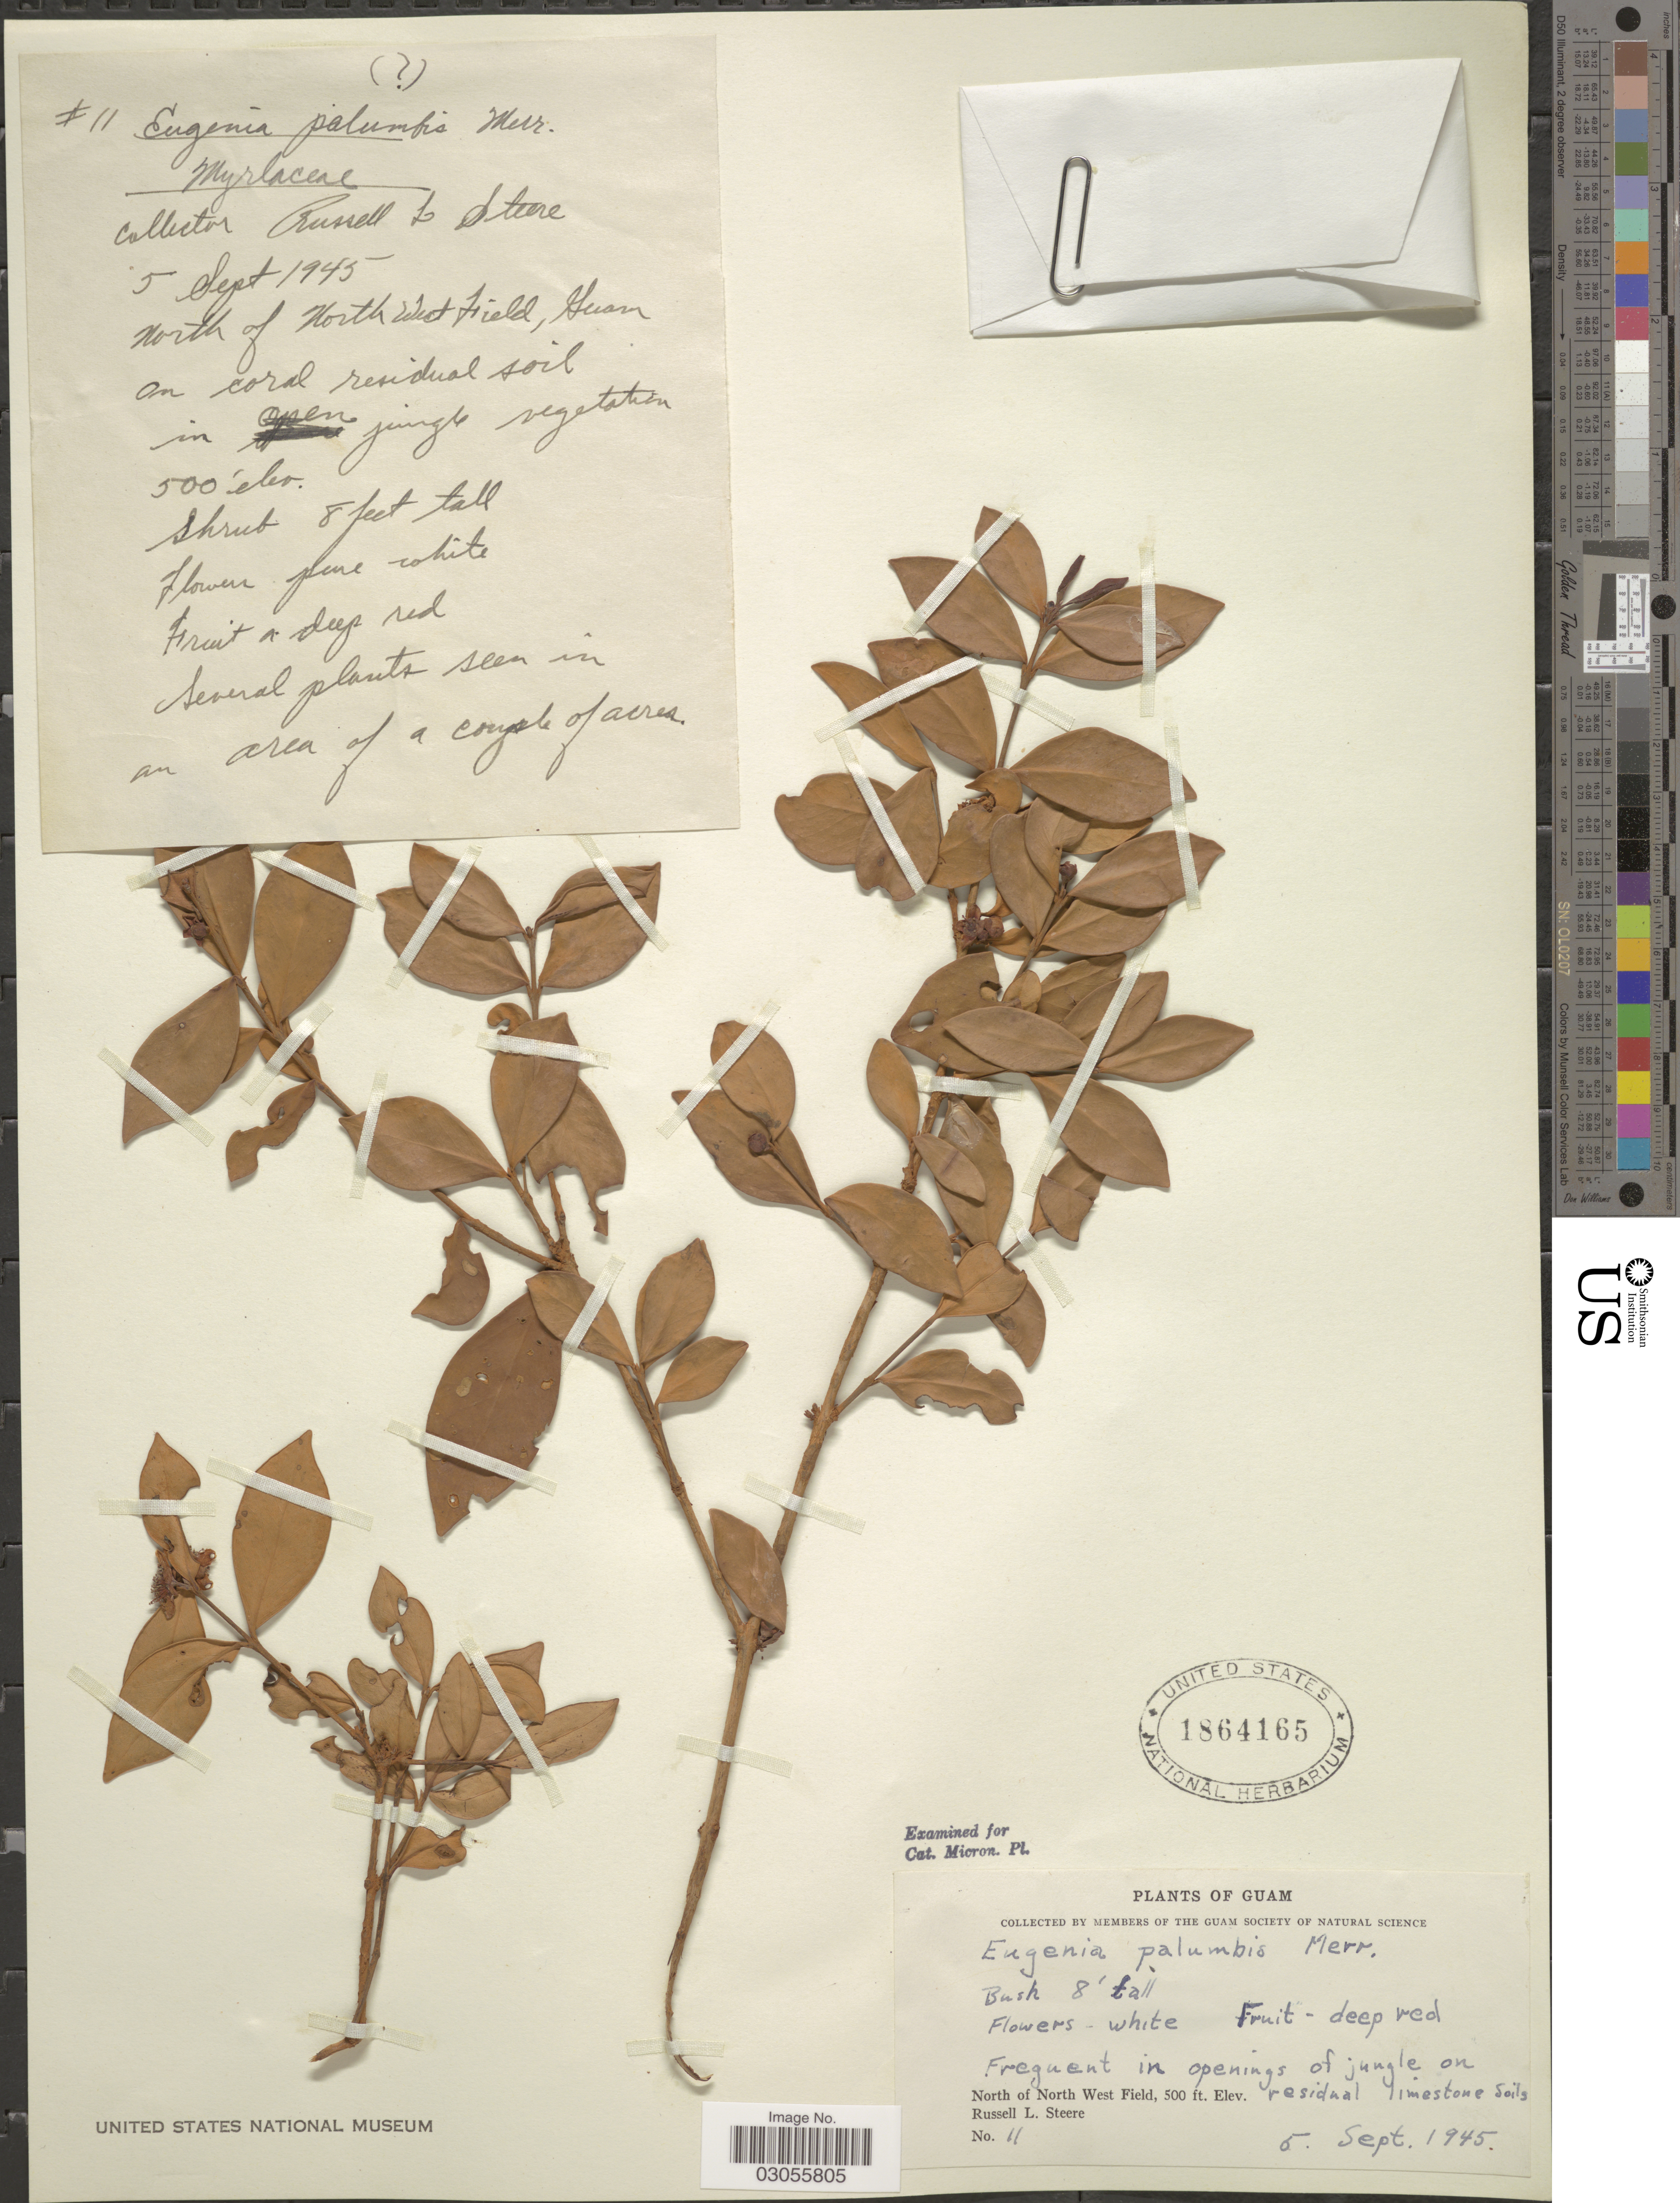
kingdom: Plantae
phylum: Tracheophyta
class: Magnoliopsida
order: Myrtales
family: Myrtaceae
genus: Eugenia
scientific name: Eugenia palumbis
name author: Merr.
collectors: R. L. Steere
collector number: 11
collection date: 1945-09-05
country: Guam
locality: North of North West Field.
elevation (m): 152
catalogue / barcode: US 1864165